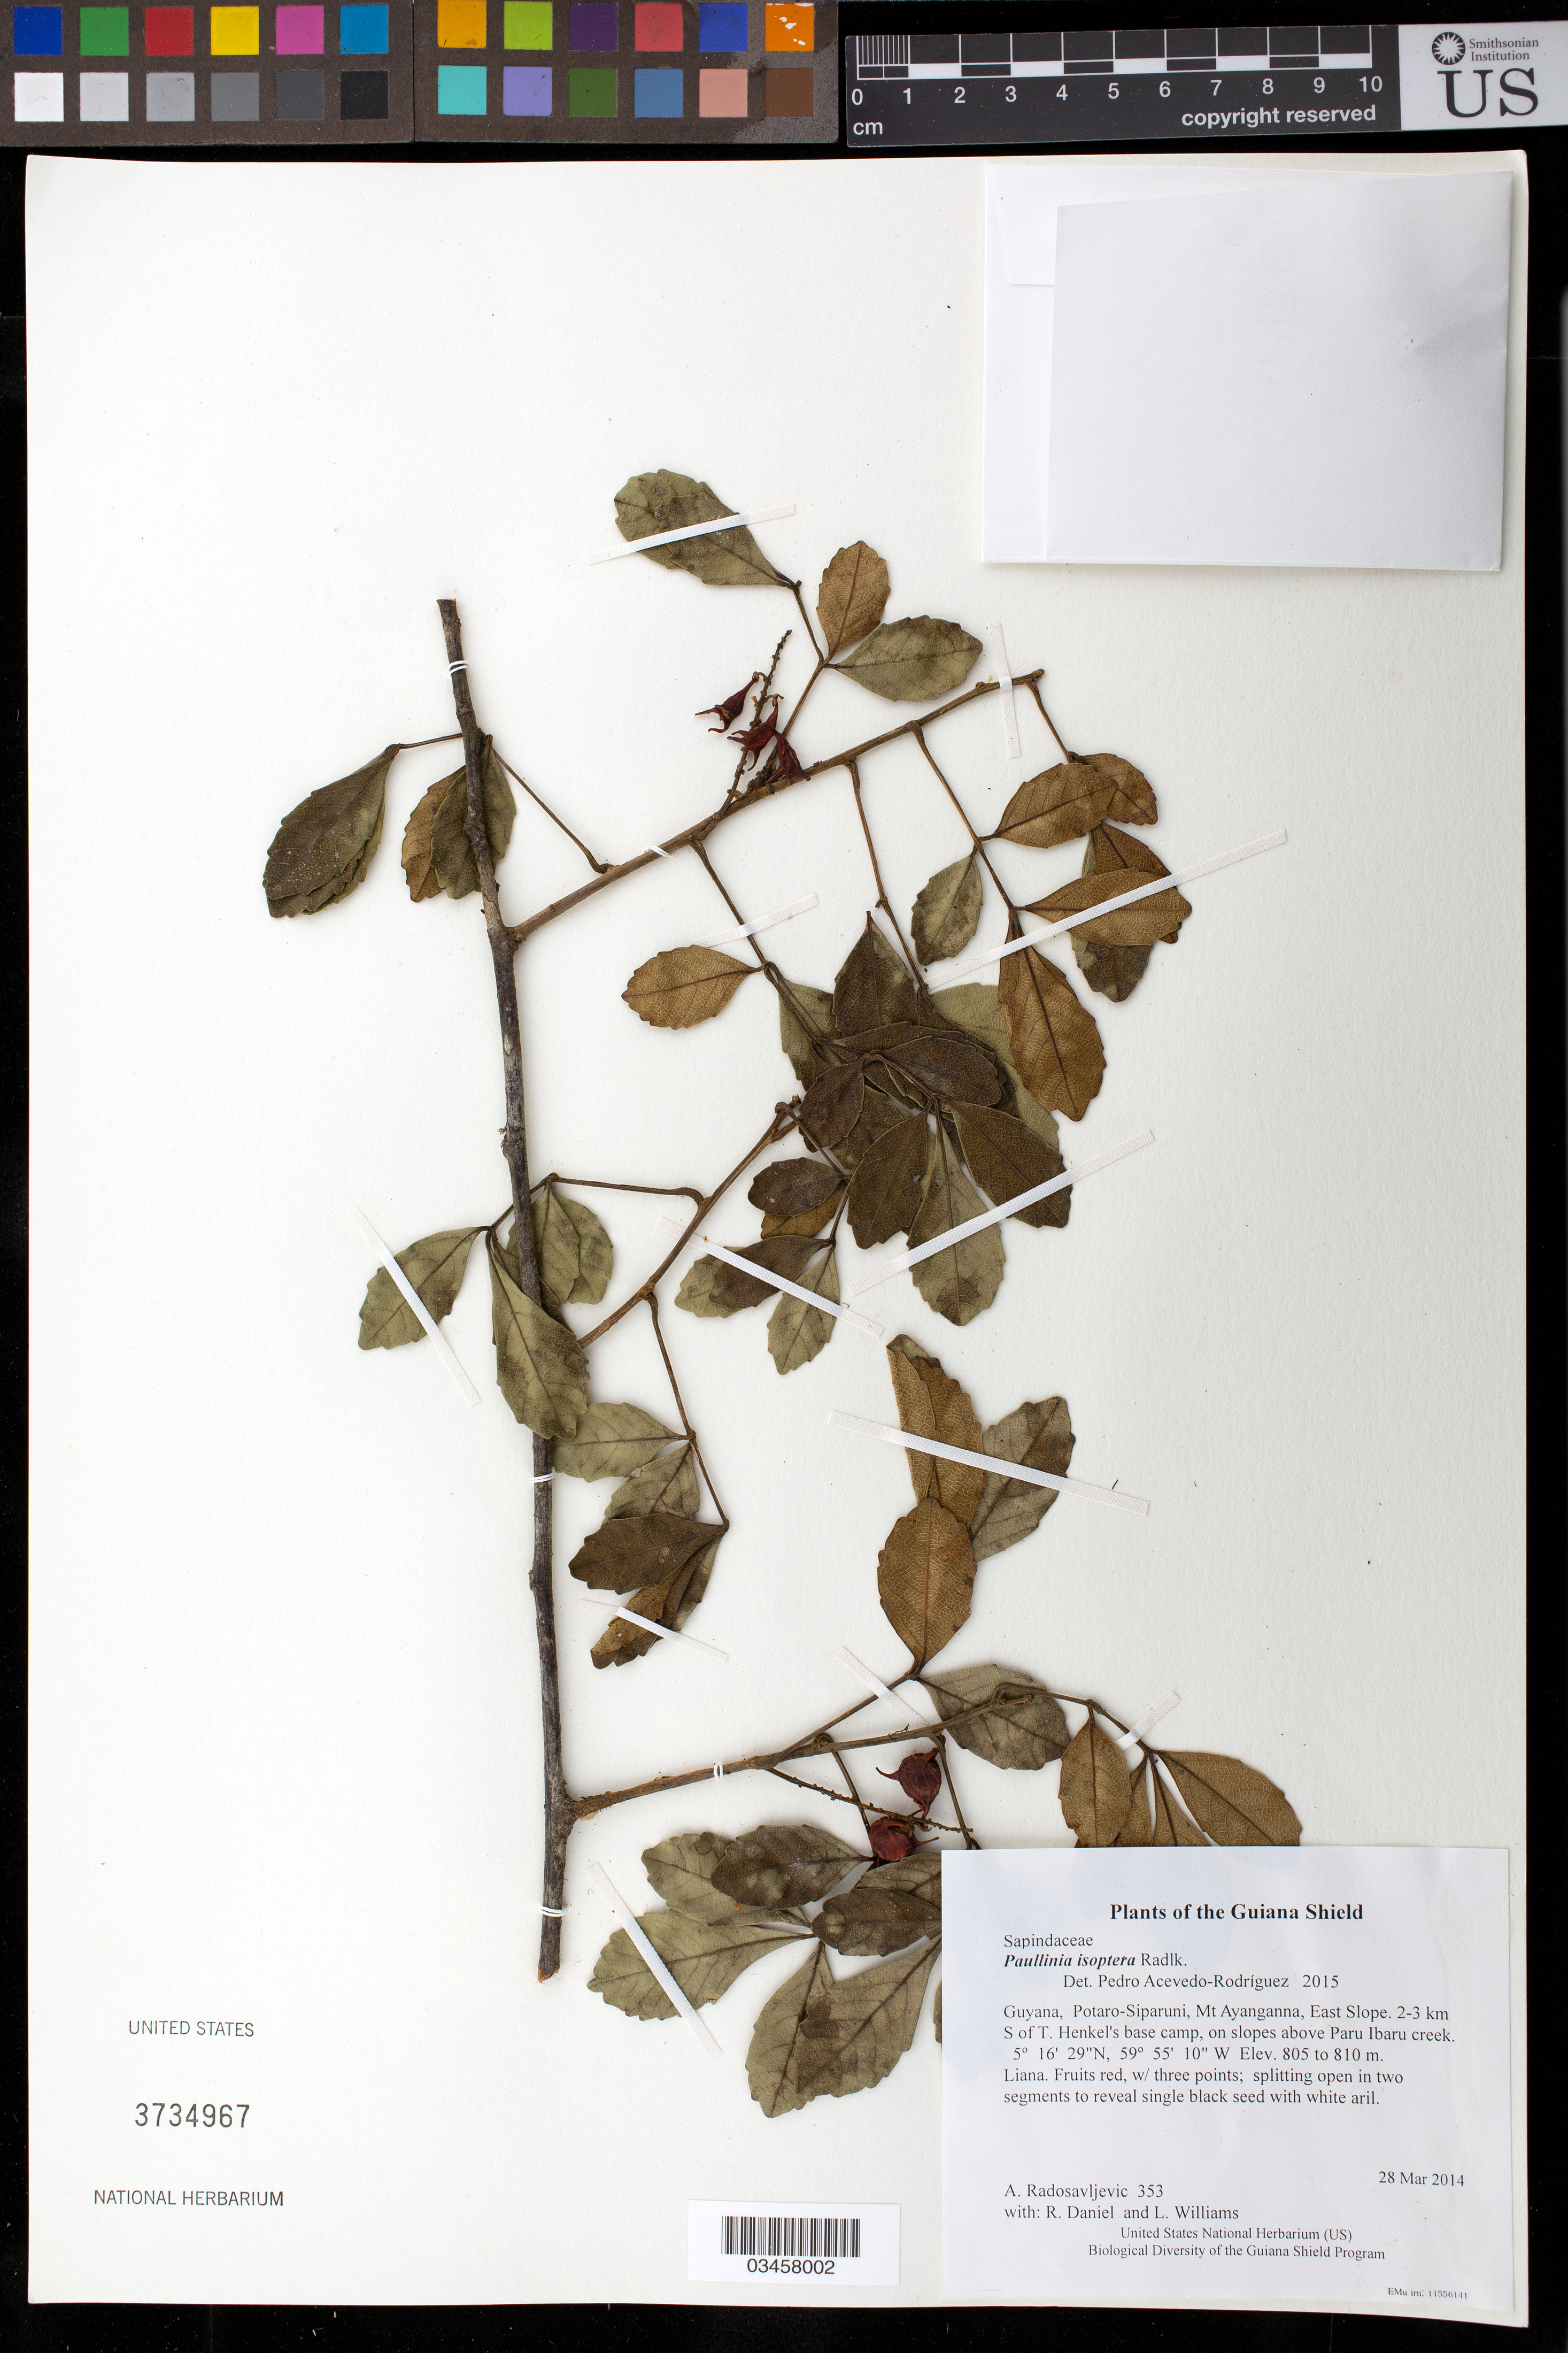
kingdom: Plantae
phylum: Tracheophyta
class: Magnoliopsida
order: Sapindales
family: Sapindaceae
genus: Paullinia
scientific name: Paullinia isoptera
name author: Radlk.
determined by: Acevedo-Rodríguez, P., (BOT), Smithsonian Institution - National Museum of Natural History (UNITED STATES)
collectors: A. Radosavljevic, R. Daniel & L. Williams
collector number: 353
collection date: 2014-03-28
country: Guyana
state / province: Potaro-Siparuni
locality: Mt Ayanganna, East Slope. 2-3 km S of T. Henkel's base camp, on slopes above Paru Ibaru creek.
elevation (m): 805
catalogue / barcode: US 3734967